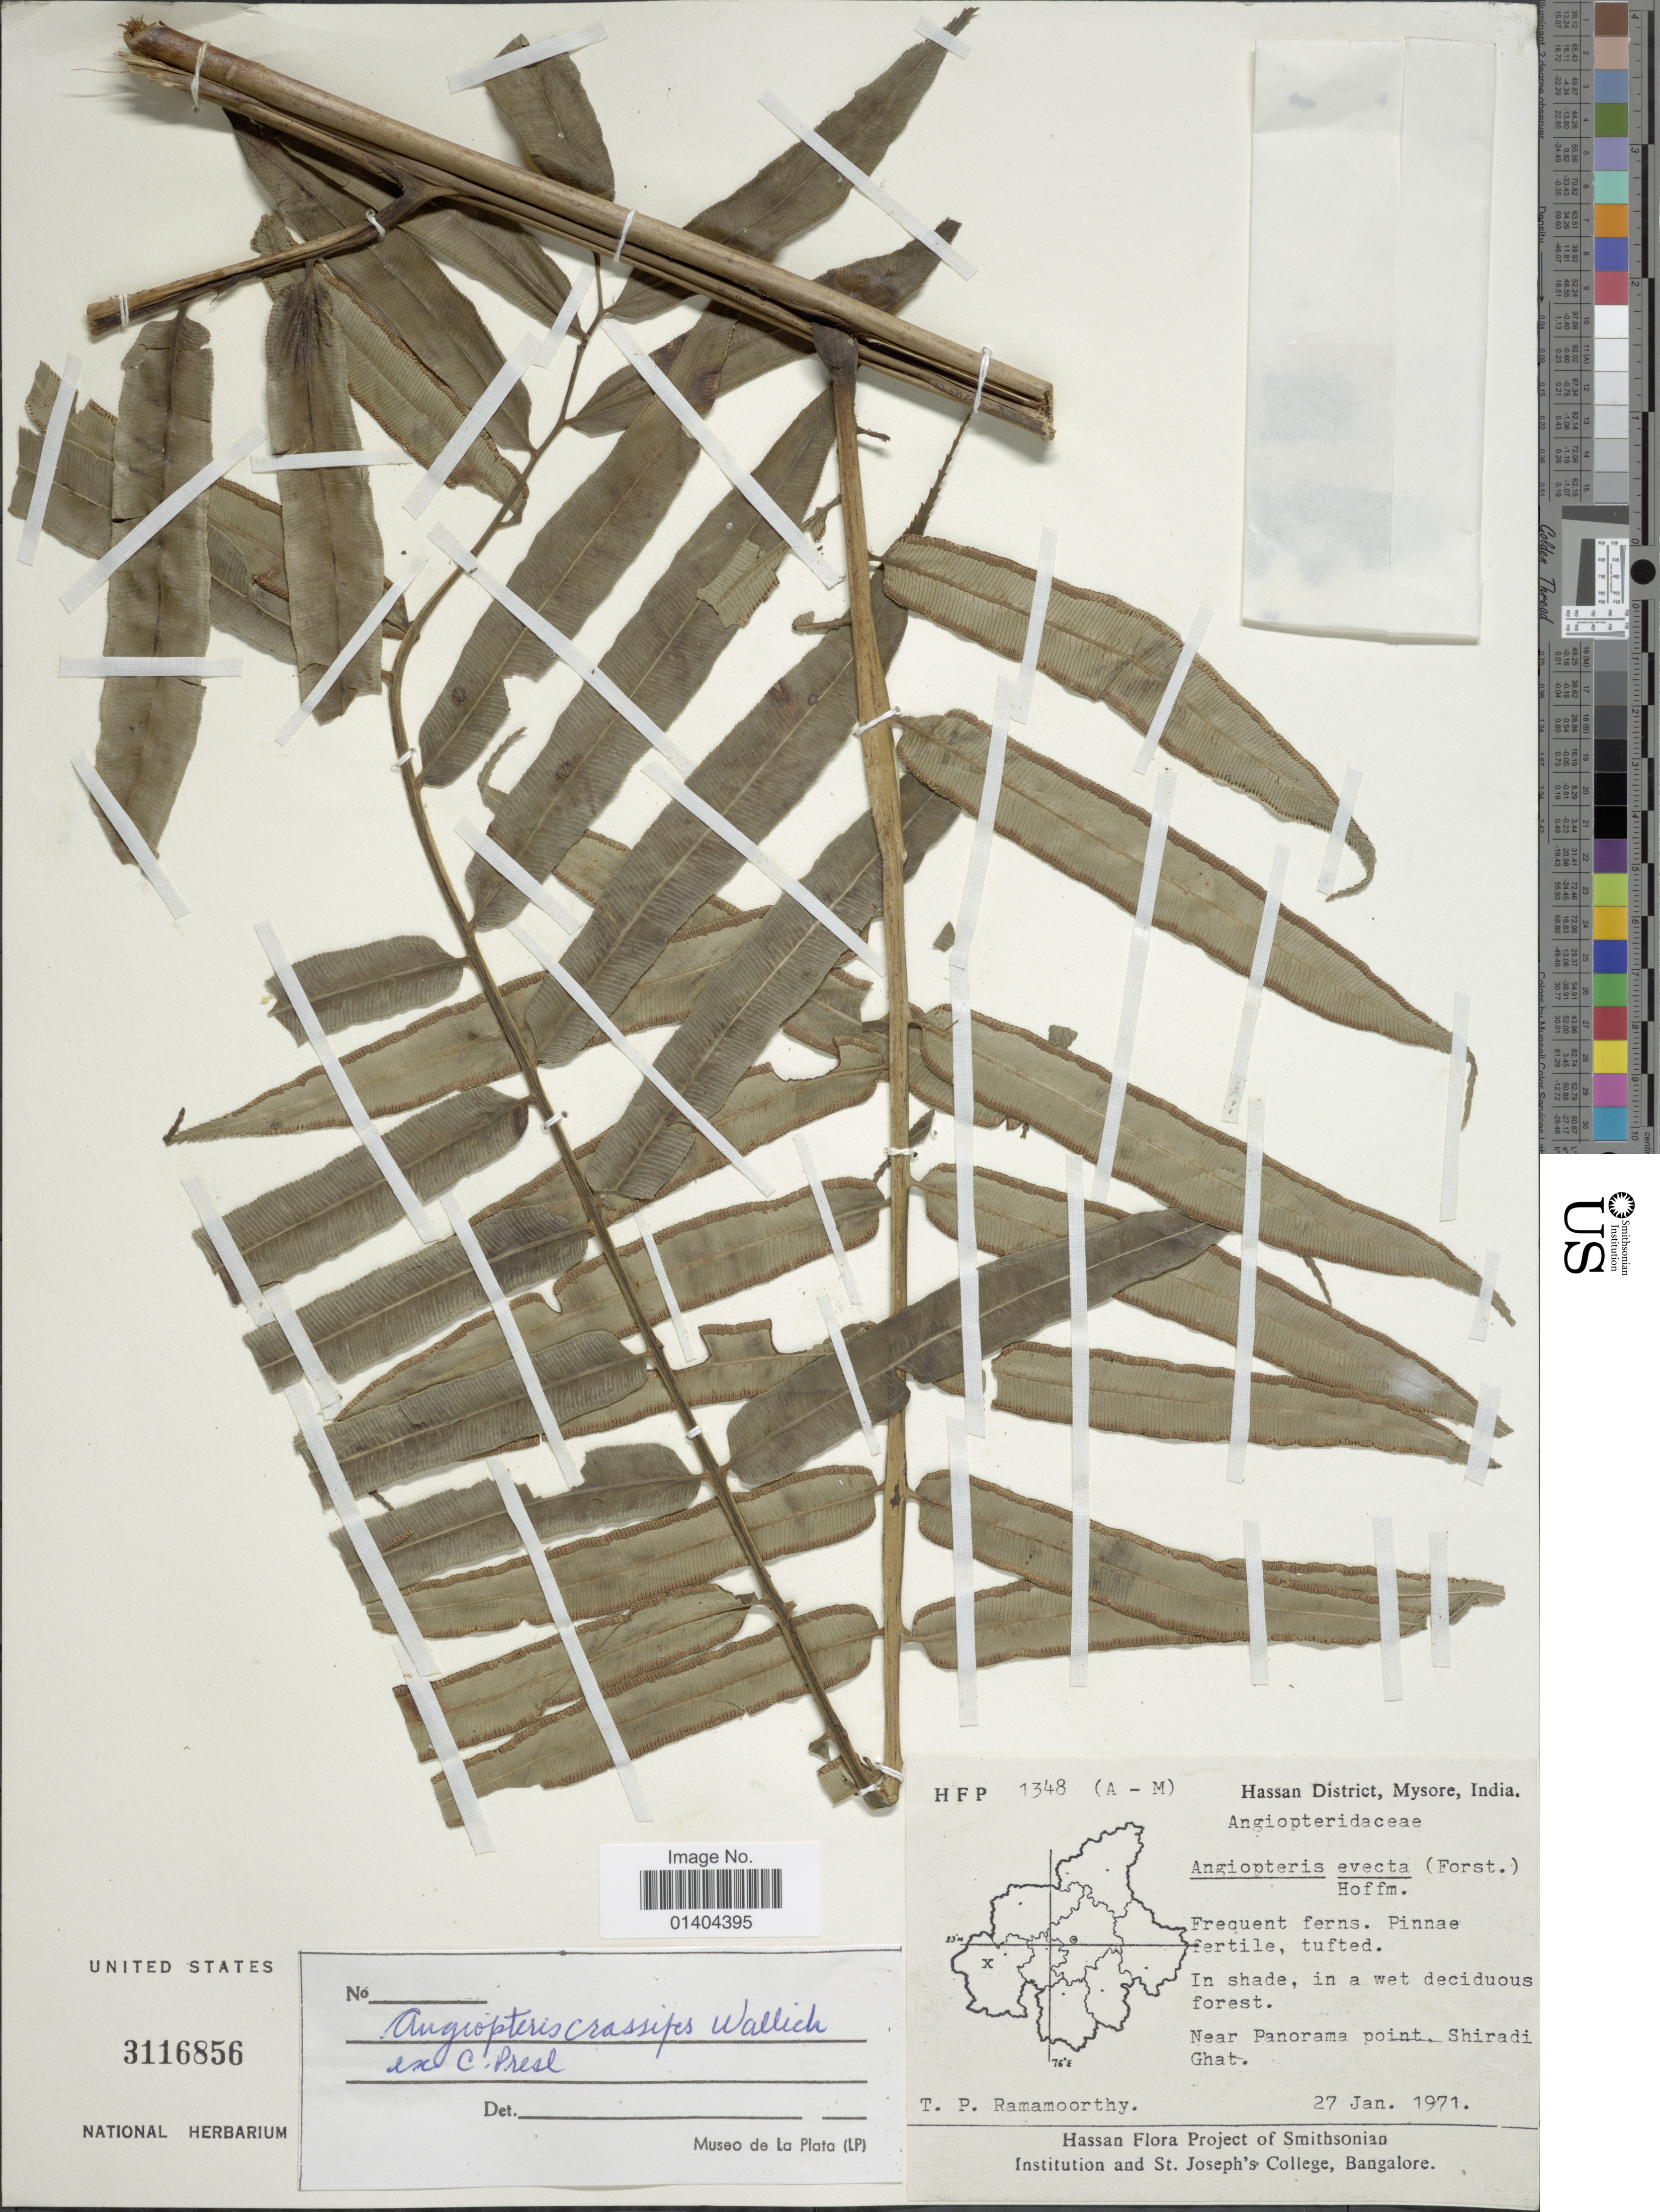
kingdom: Plantae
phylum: Tracheophyta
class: Polypodiopsida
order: Marattiales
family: Marattiaceae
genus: Angiopteris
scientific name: Angiopteris crassipes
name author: Wall. ex C. Presl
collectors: T. P. Ramamoorthy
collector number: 1348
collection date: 1971-01-27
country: India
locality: Hassan District, Mysore. Near Panorama point, Shiradi Ghat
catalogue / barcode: US 3116856